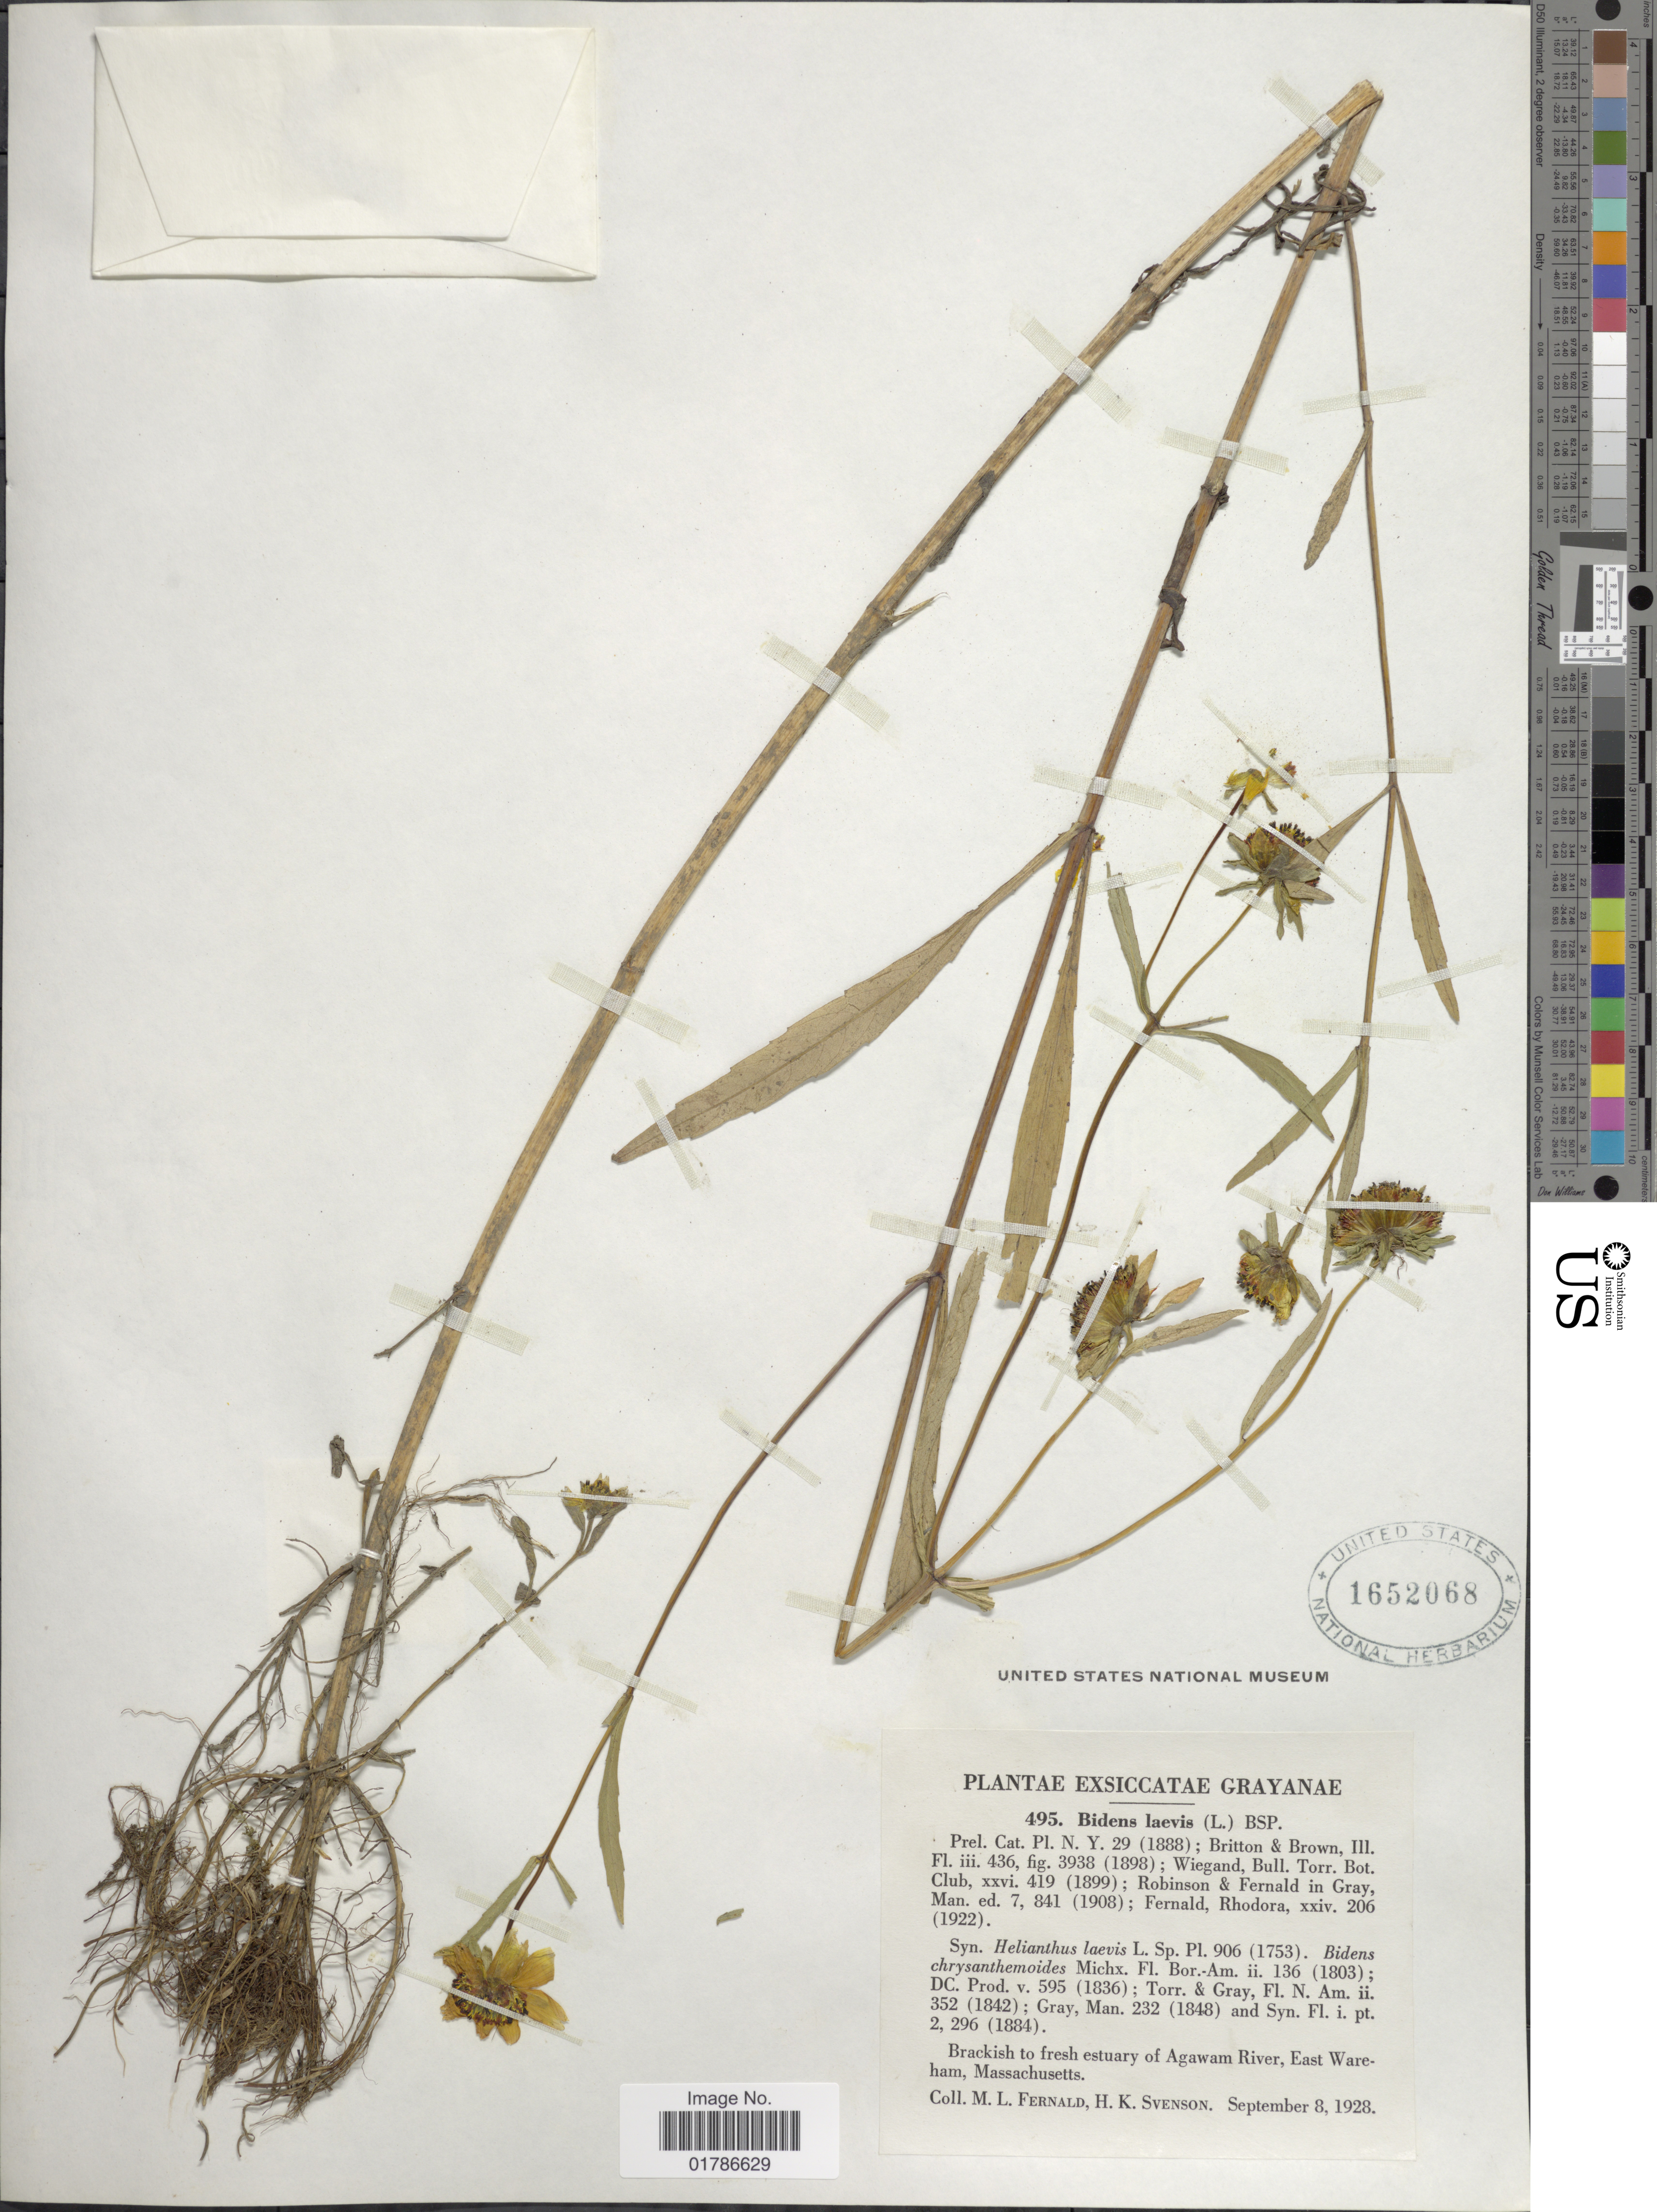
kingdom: Plantae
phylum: Tracheophyta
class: Magnoliopsida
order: Asterales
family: Asteraceae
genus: Bidens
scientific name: Bidens laevis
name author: (L.) Britton, Stearns & Poggenb.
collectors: M. L. Fernald & H. K. Svenson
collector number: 495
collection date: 1928-09-08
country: United States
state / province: Massachusetts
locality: Grayanae, Brackish to fresh estuary of Agawam River, East Wareham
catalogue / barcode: US 1652068